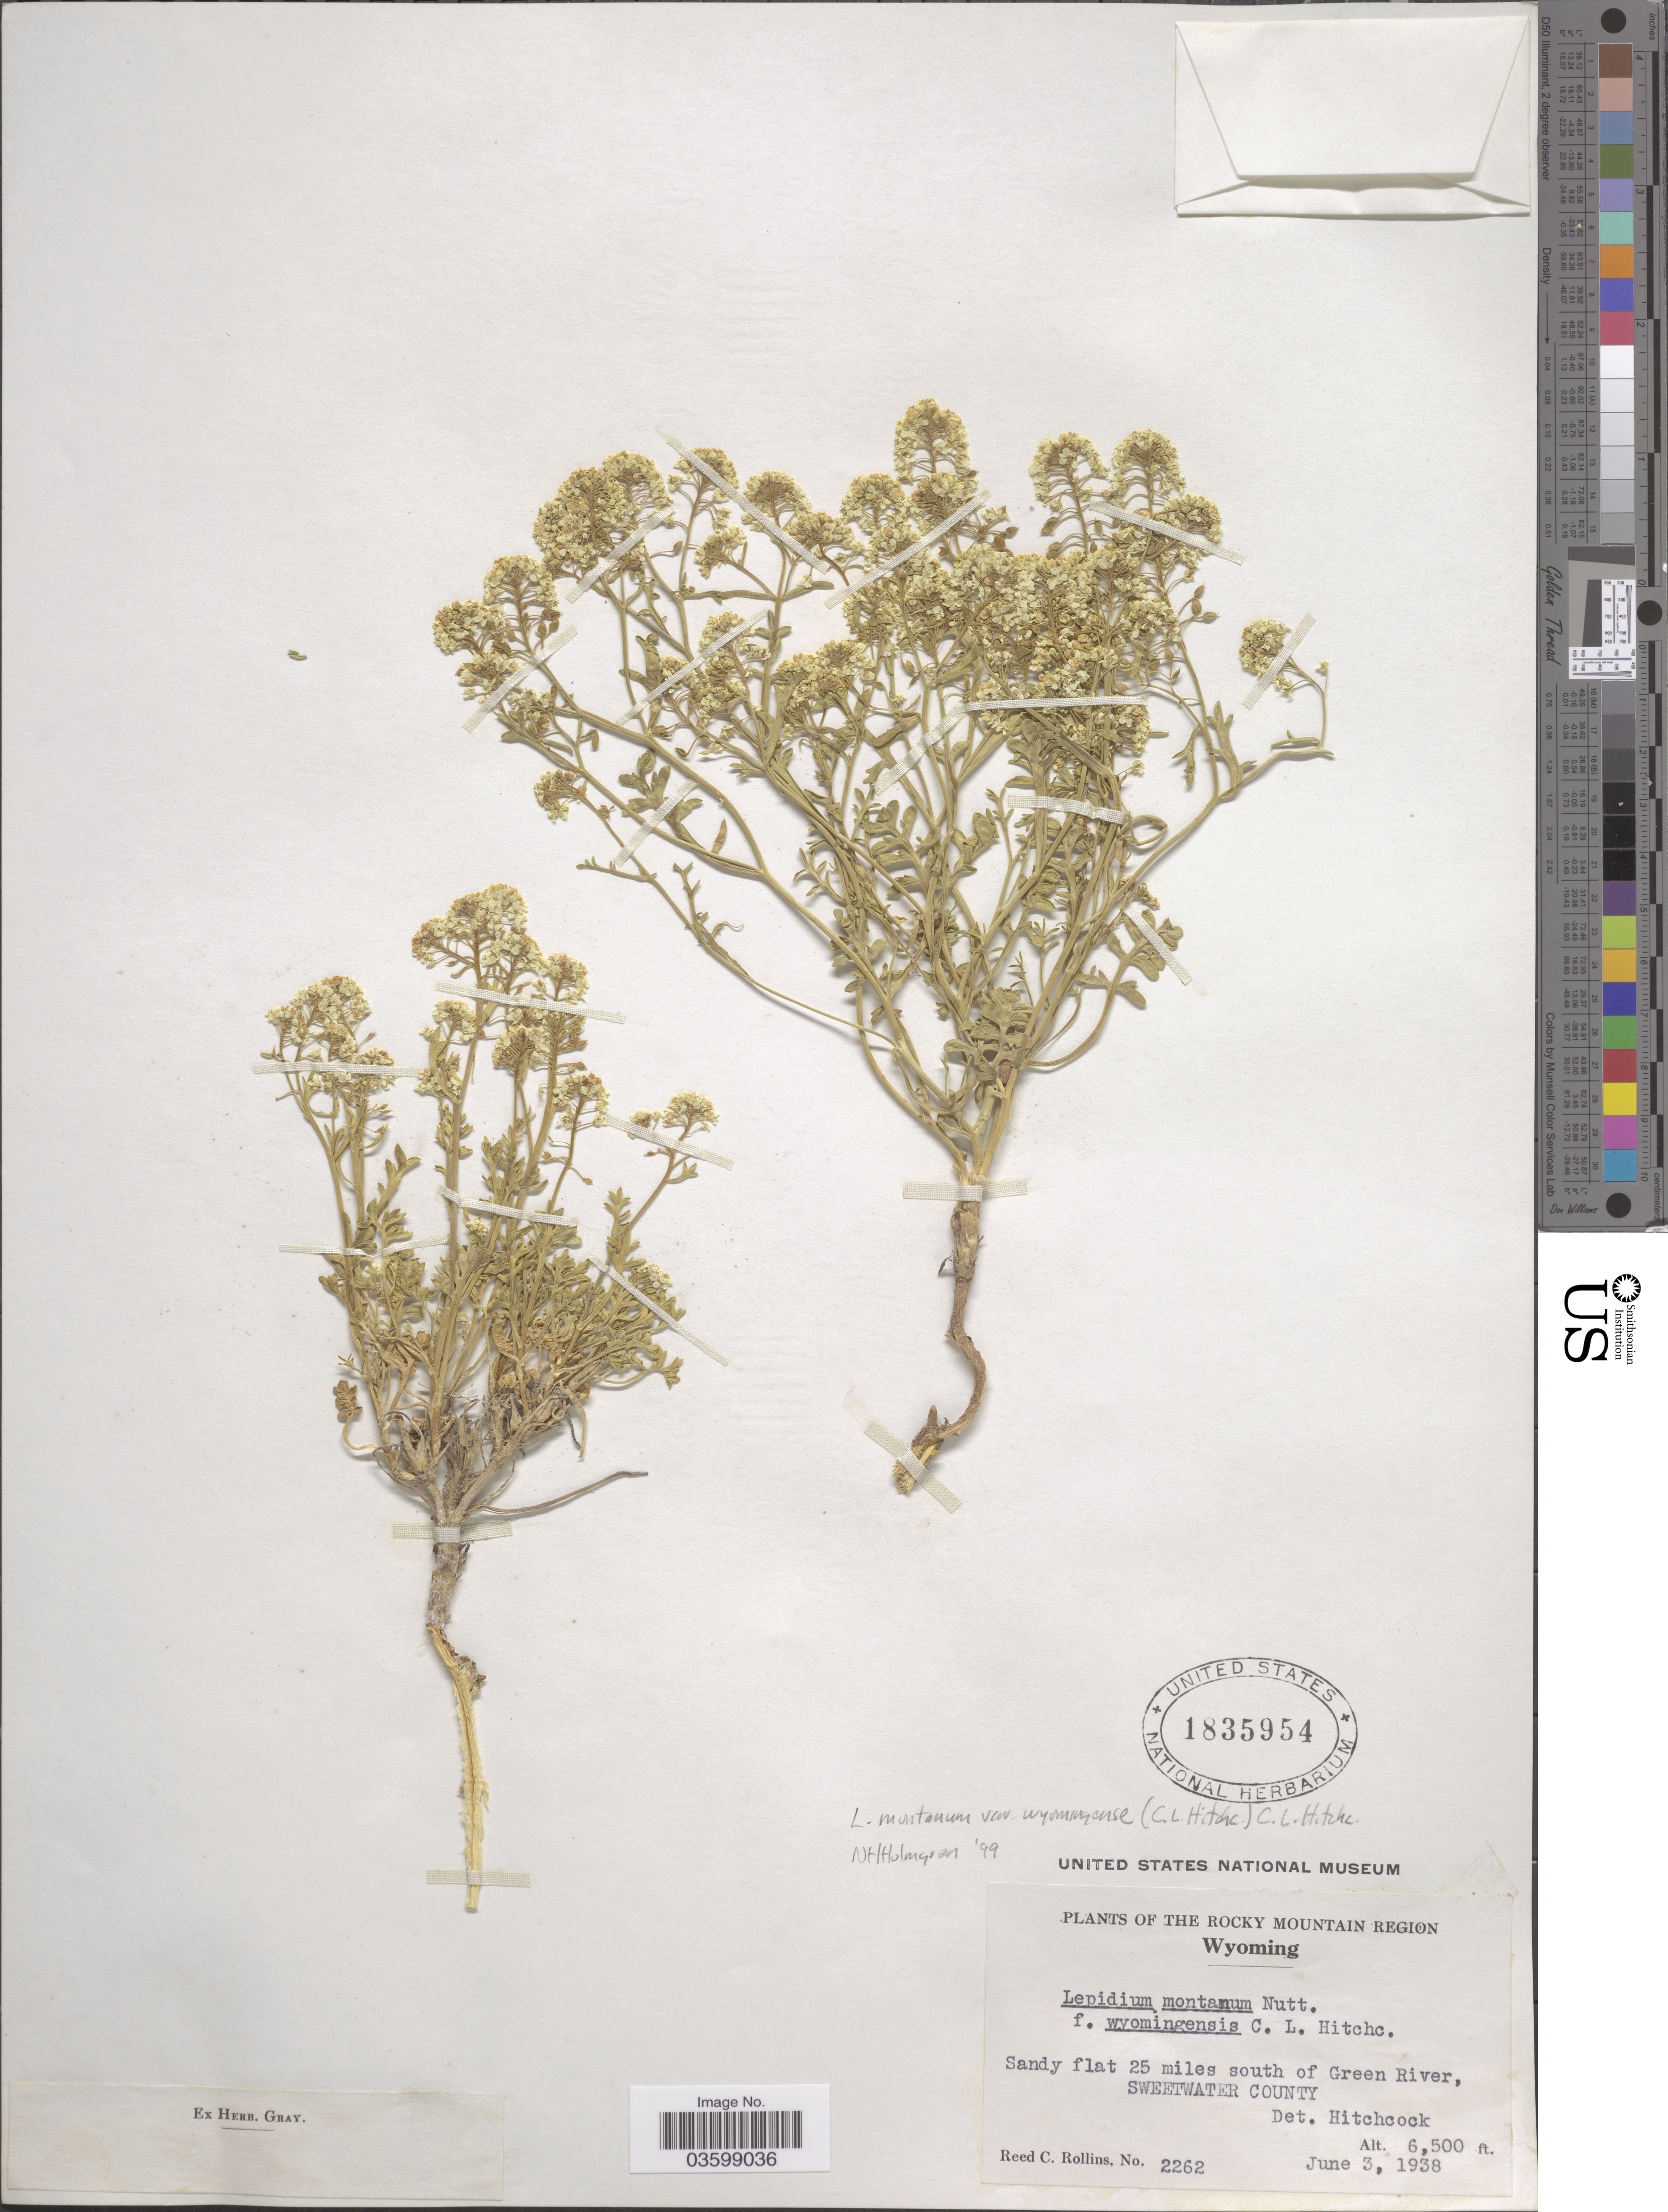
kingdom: Plantae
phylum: Tracheophyta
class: Magnoliopsida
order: Brassicales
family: Brassicaceae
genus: Lepidium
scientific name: Lepidium montanum f. wyomingense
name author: C.L. Hitchc.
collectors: R. C. Rollins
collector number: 2262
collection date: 1938-06-03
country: United States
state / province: Wyoming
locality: The Rocky Mountain Region. Sandy flat 25 miles south of Green River, Sweetwater County.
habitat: sandy flat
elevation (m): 1981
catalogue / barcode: US 1835954